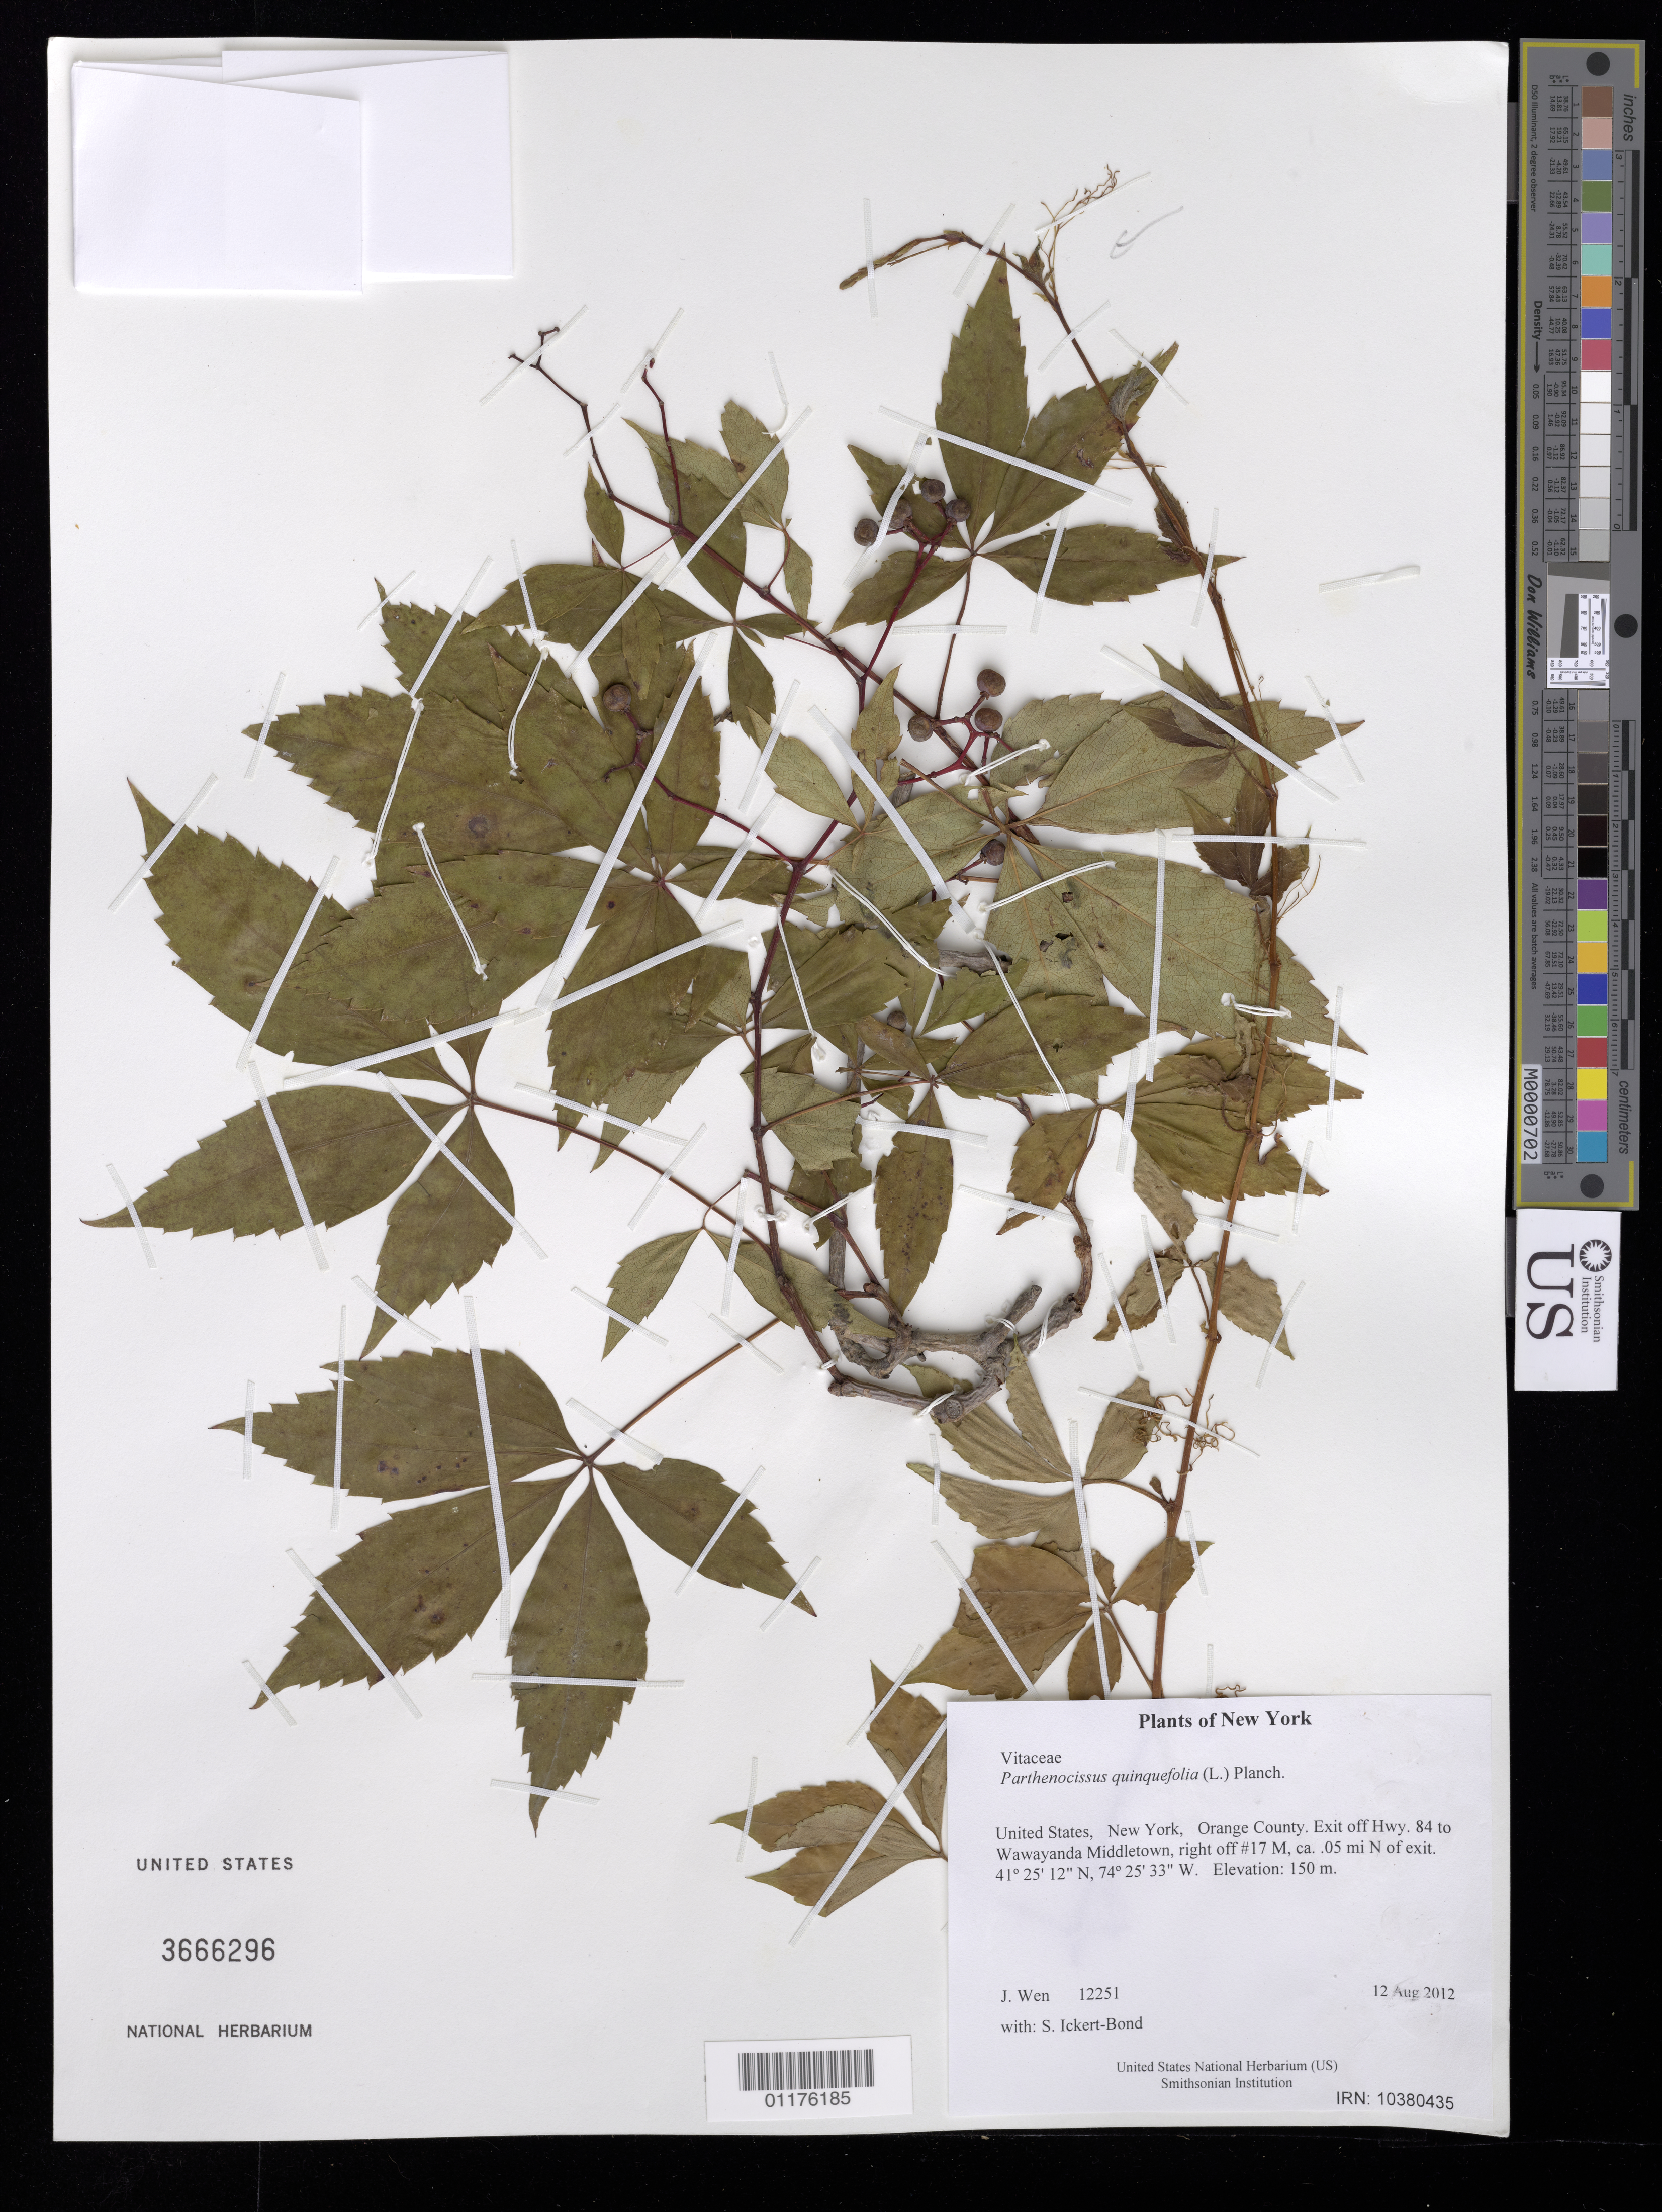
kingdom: Plantae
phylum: Tracheophyta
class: Magnoliopsida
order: Vitales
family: Vitaceae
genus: Parthenocissus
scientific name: Parthenocissus quinquefolia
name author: (L.) Planch.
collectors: J. Wen & S. Ickert-Bond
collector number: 12251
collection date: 2012-08-12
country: United States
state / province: New York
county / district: Orange County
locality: Exit off Hwy. 84 to Wawayanda Middletown, right off #17 M, ca. .05 mi N of exit.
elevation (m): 150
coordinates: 41 25.207 N, 74 25.548 W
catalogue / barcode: US 3666296